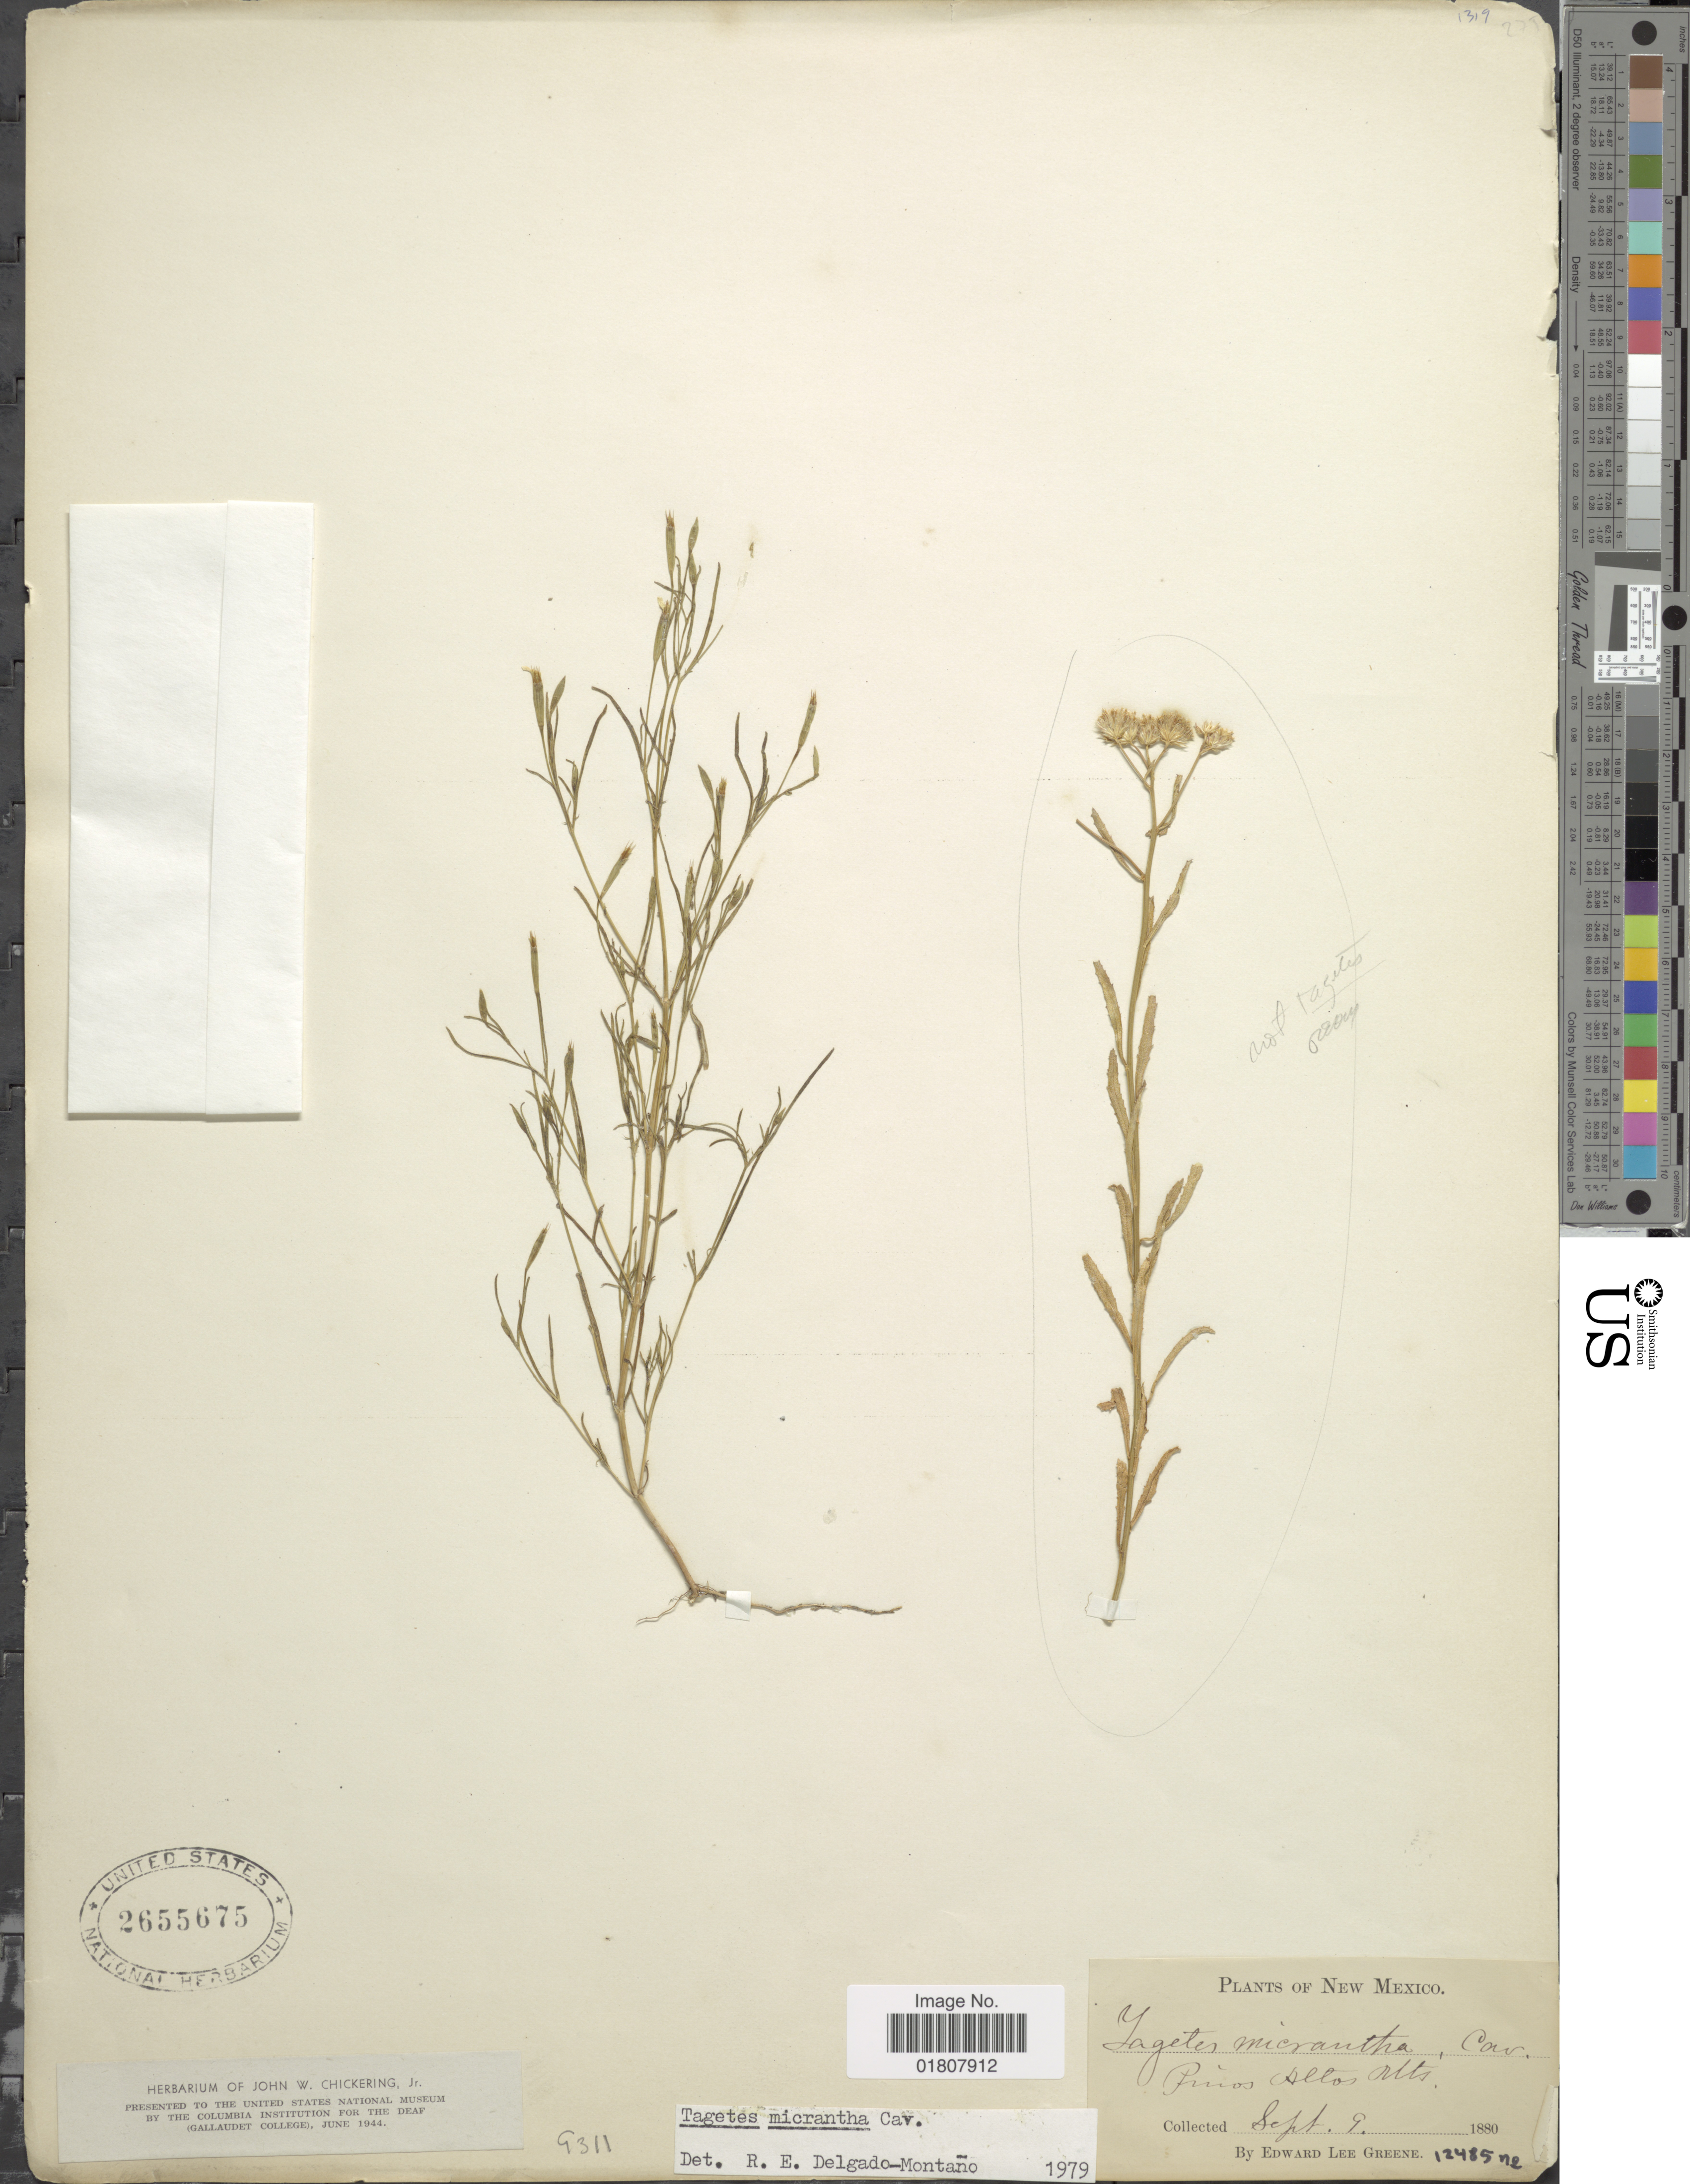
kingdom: Plantae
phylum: Tracheophyta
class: Magnoliopsida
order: Asterales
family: Asteraceae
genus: Tagetes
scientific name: Tagetes micrantha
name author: Cav.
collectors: E. L. Greene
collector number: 12485*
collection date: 1880-09-09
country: United States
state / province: New Mexico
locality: Pinos Altos Mts.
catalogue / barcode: US 2655675